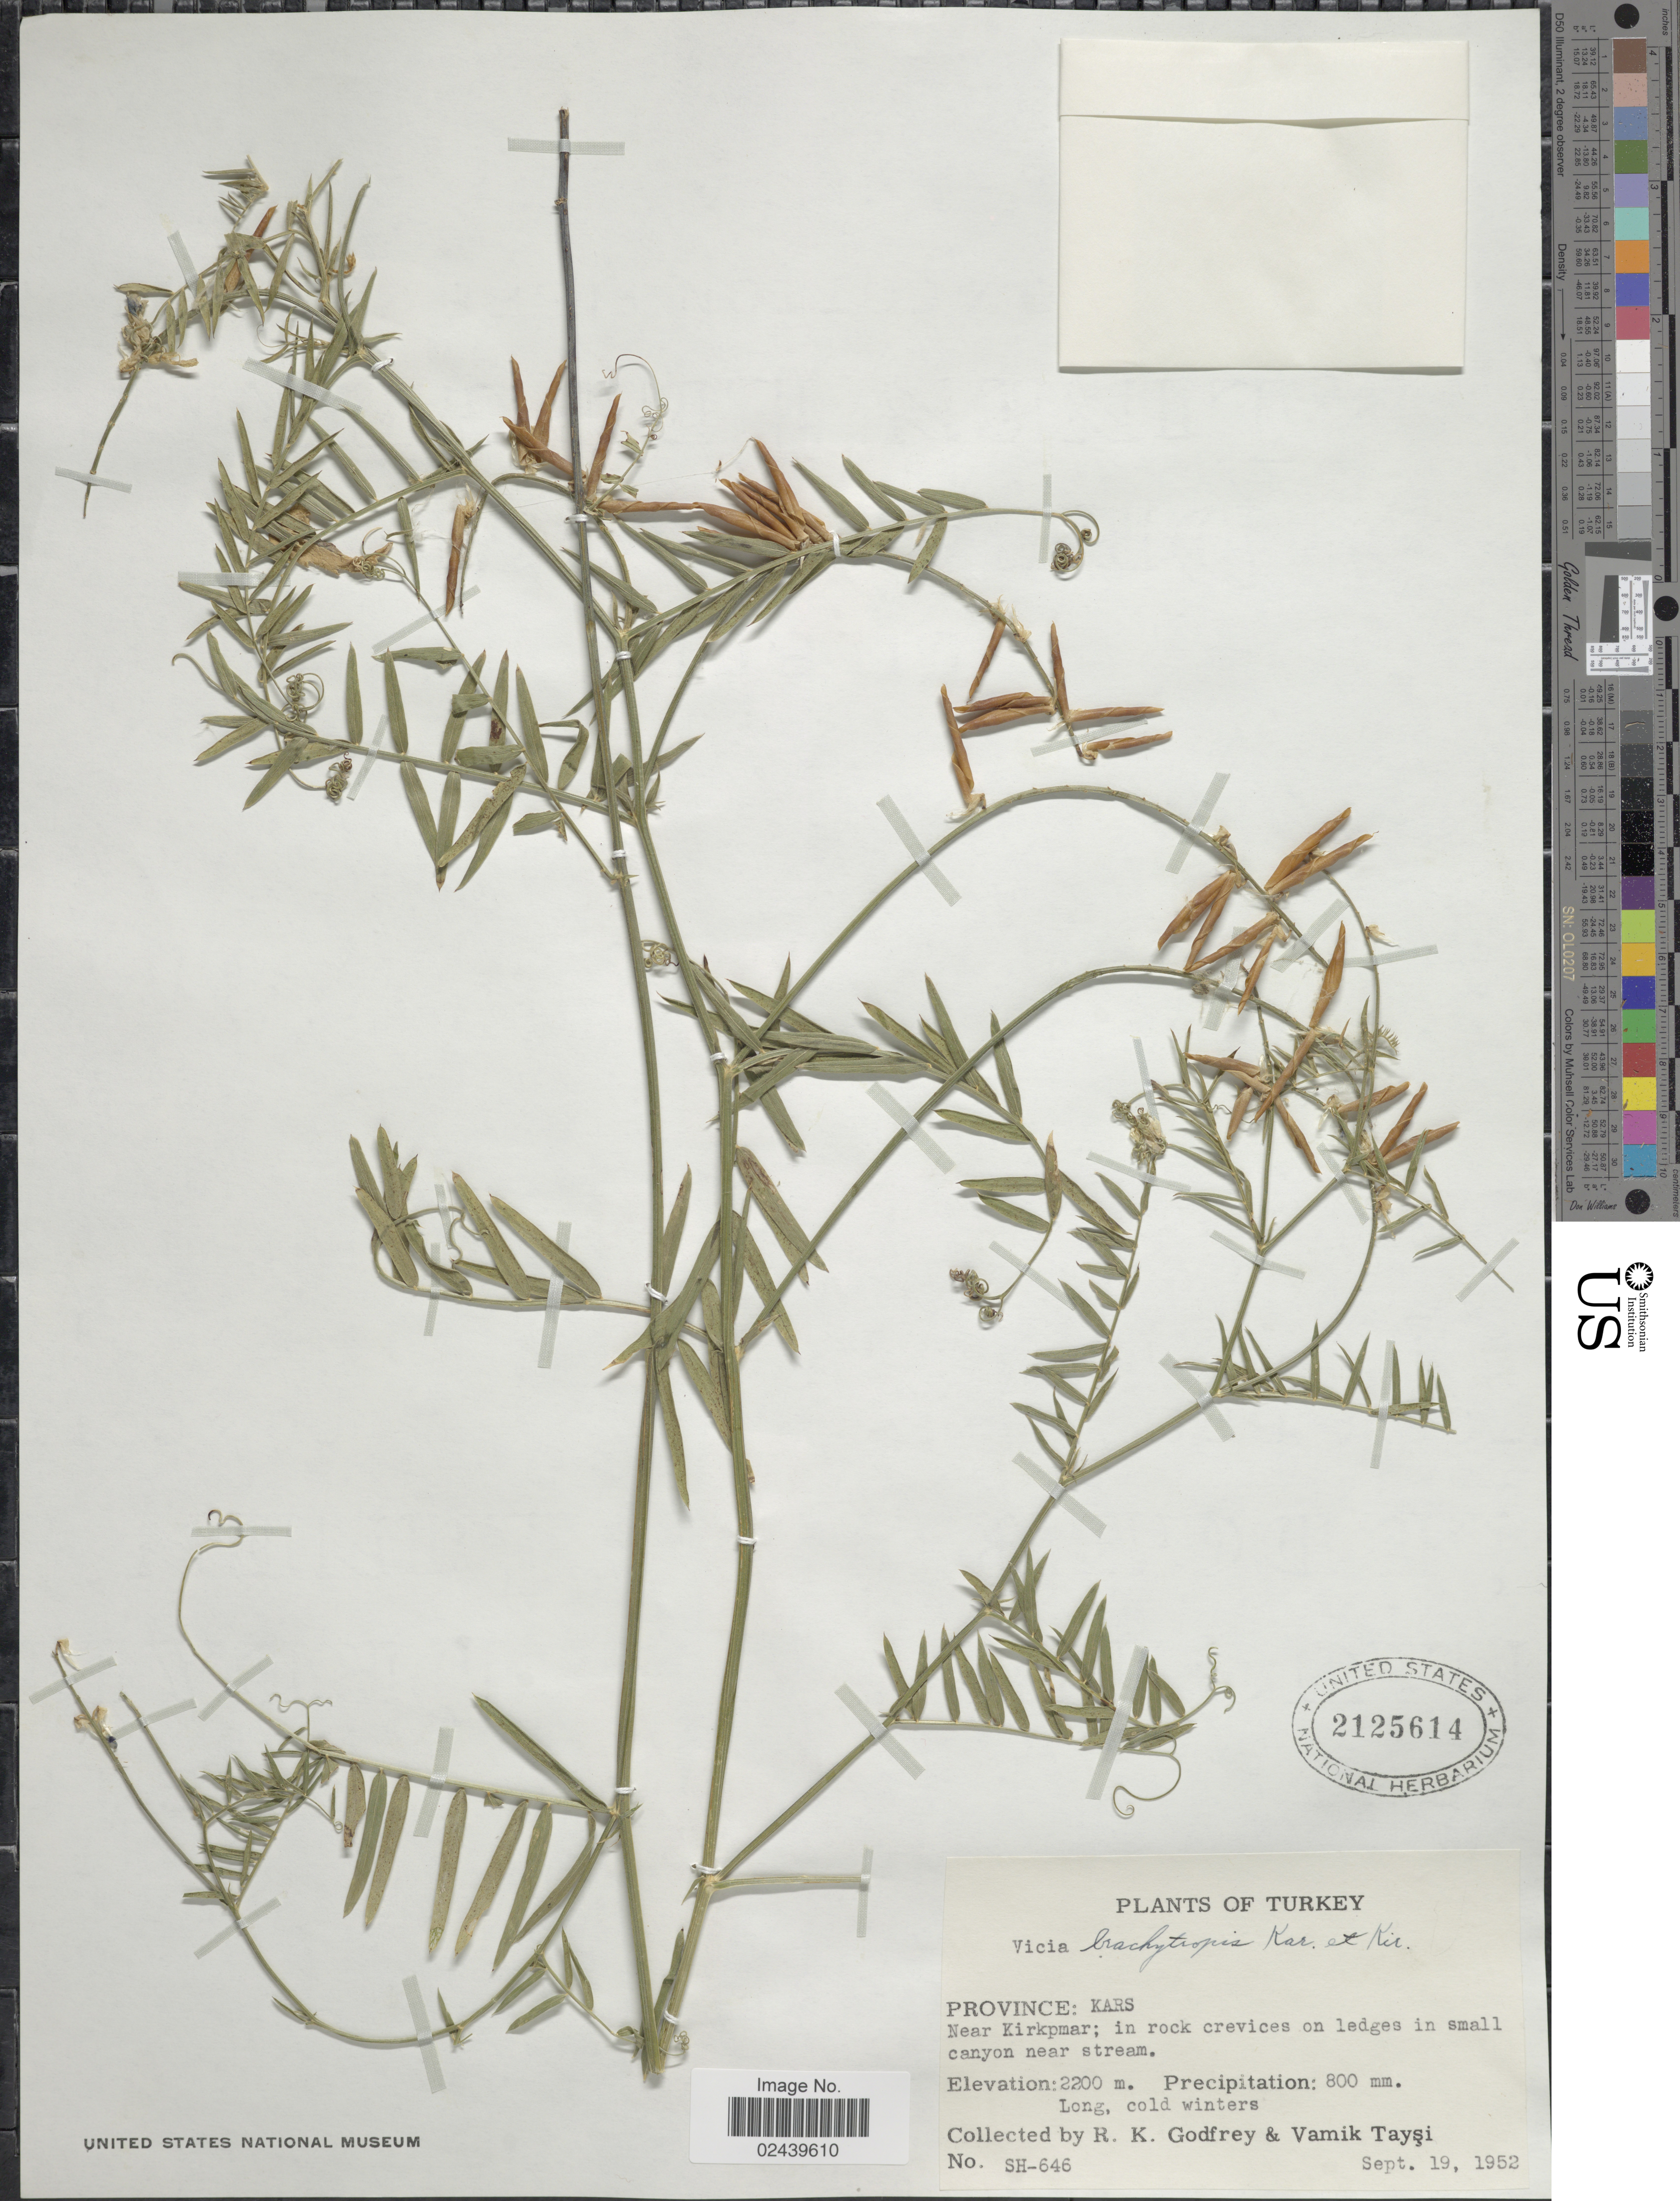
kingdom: Plantae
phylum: Tracheophyta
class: Magnoliopsida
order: Fabales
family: Fabaceae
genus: Vicia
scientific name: Vicia brachytropis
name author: Kar. & Kir.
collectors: R. K. Godfrey & V. Taysi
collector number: SH-646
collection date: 1952-09-19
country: Turkey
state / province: Kars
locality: Near Kirkpmar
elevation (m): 2200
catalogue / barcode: US 2125614